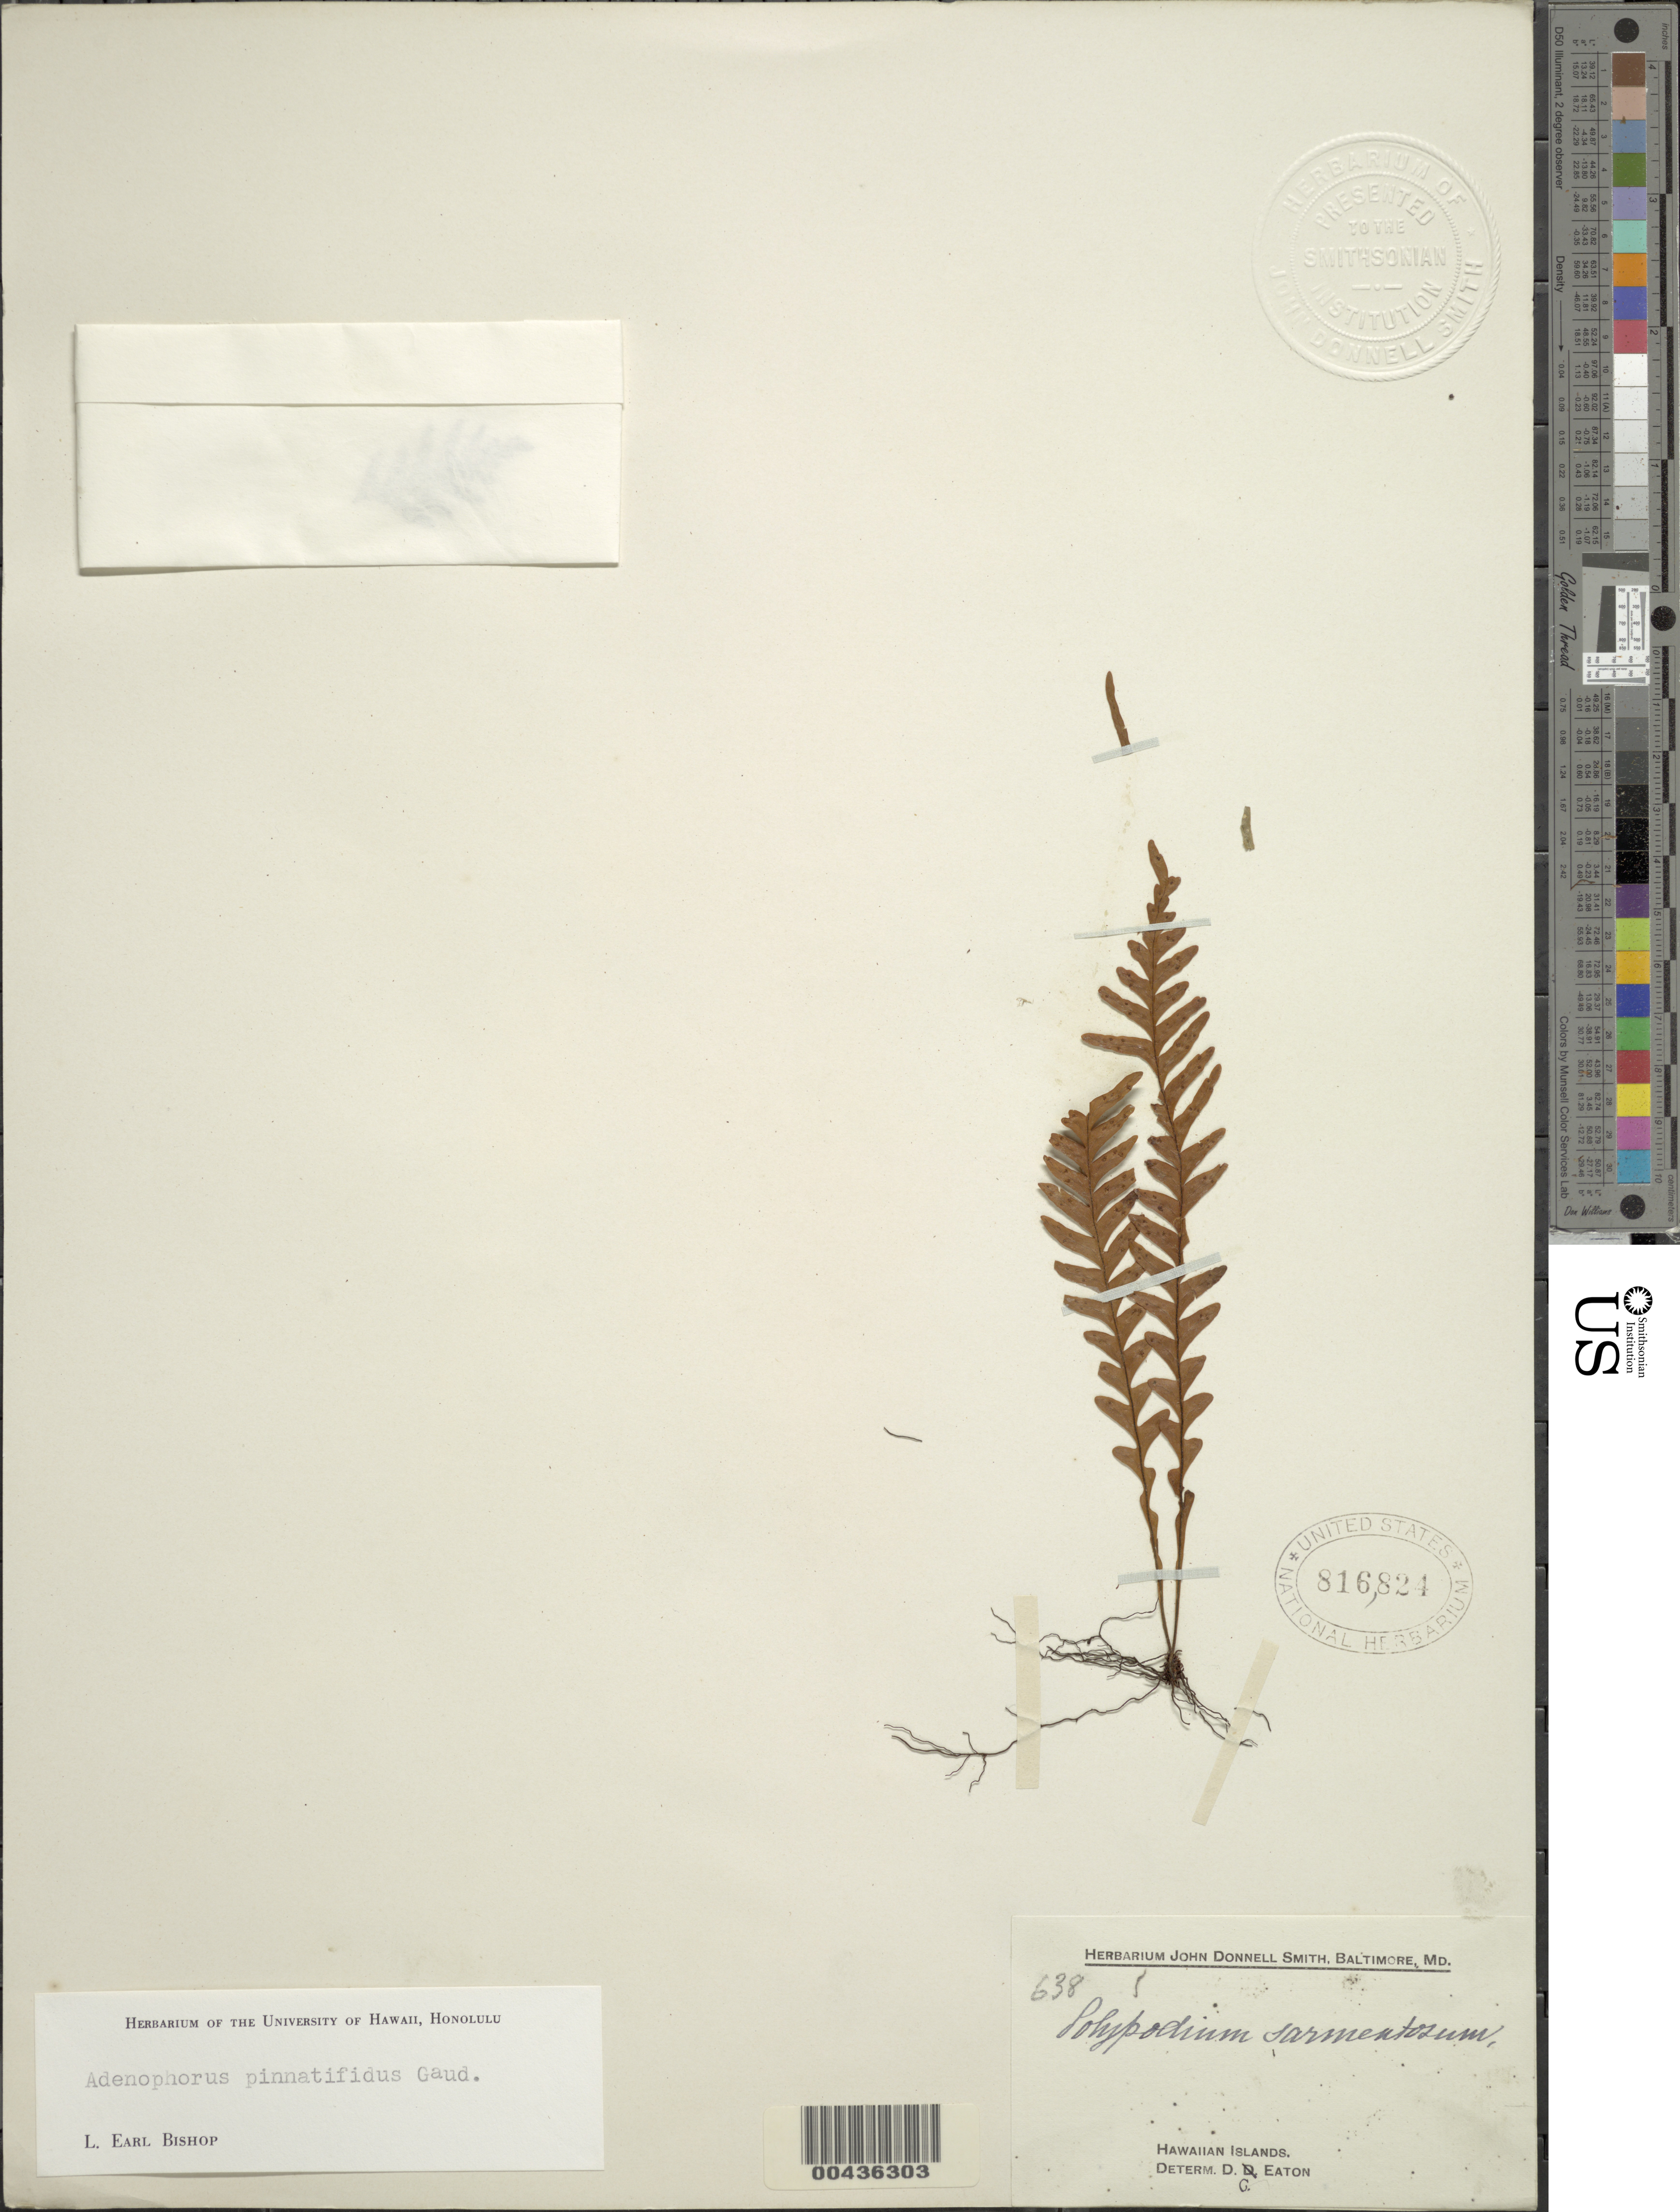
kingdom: Plantae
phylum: Tracheophyta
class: Polypodiopsida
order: Polypodiales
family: Polypodiaceae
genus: Adenophorus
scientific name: Adenophorus pinnatifidus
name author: Gaudich.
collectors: J. Donnell Smith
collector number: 638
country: United States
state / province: Hawaii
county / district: Hawaii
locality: Hawaiian Islands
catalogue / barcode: US 816824